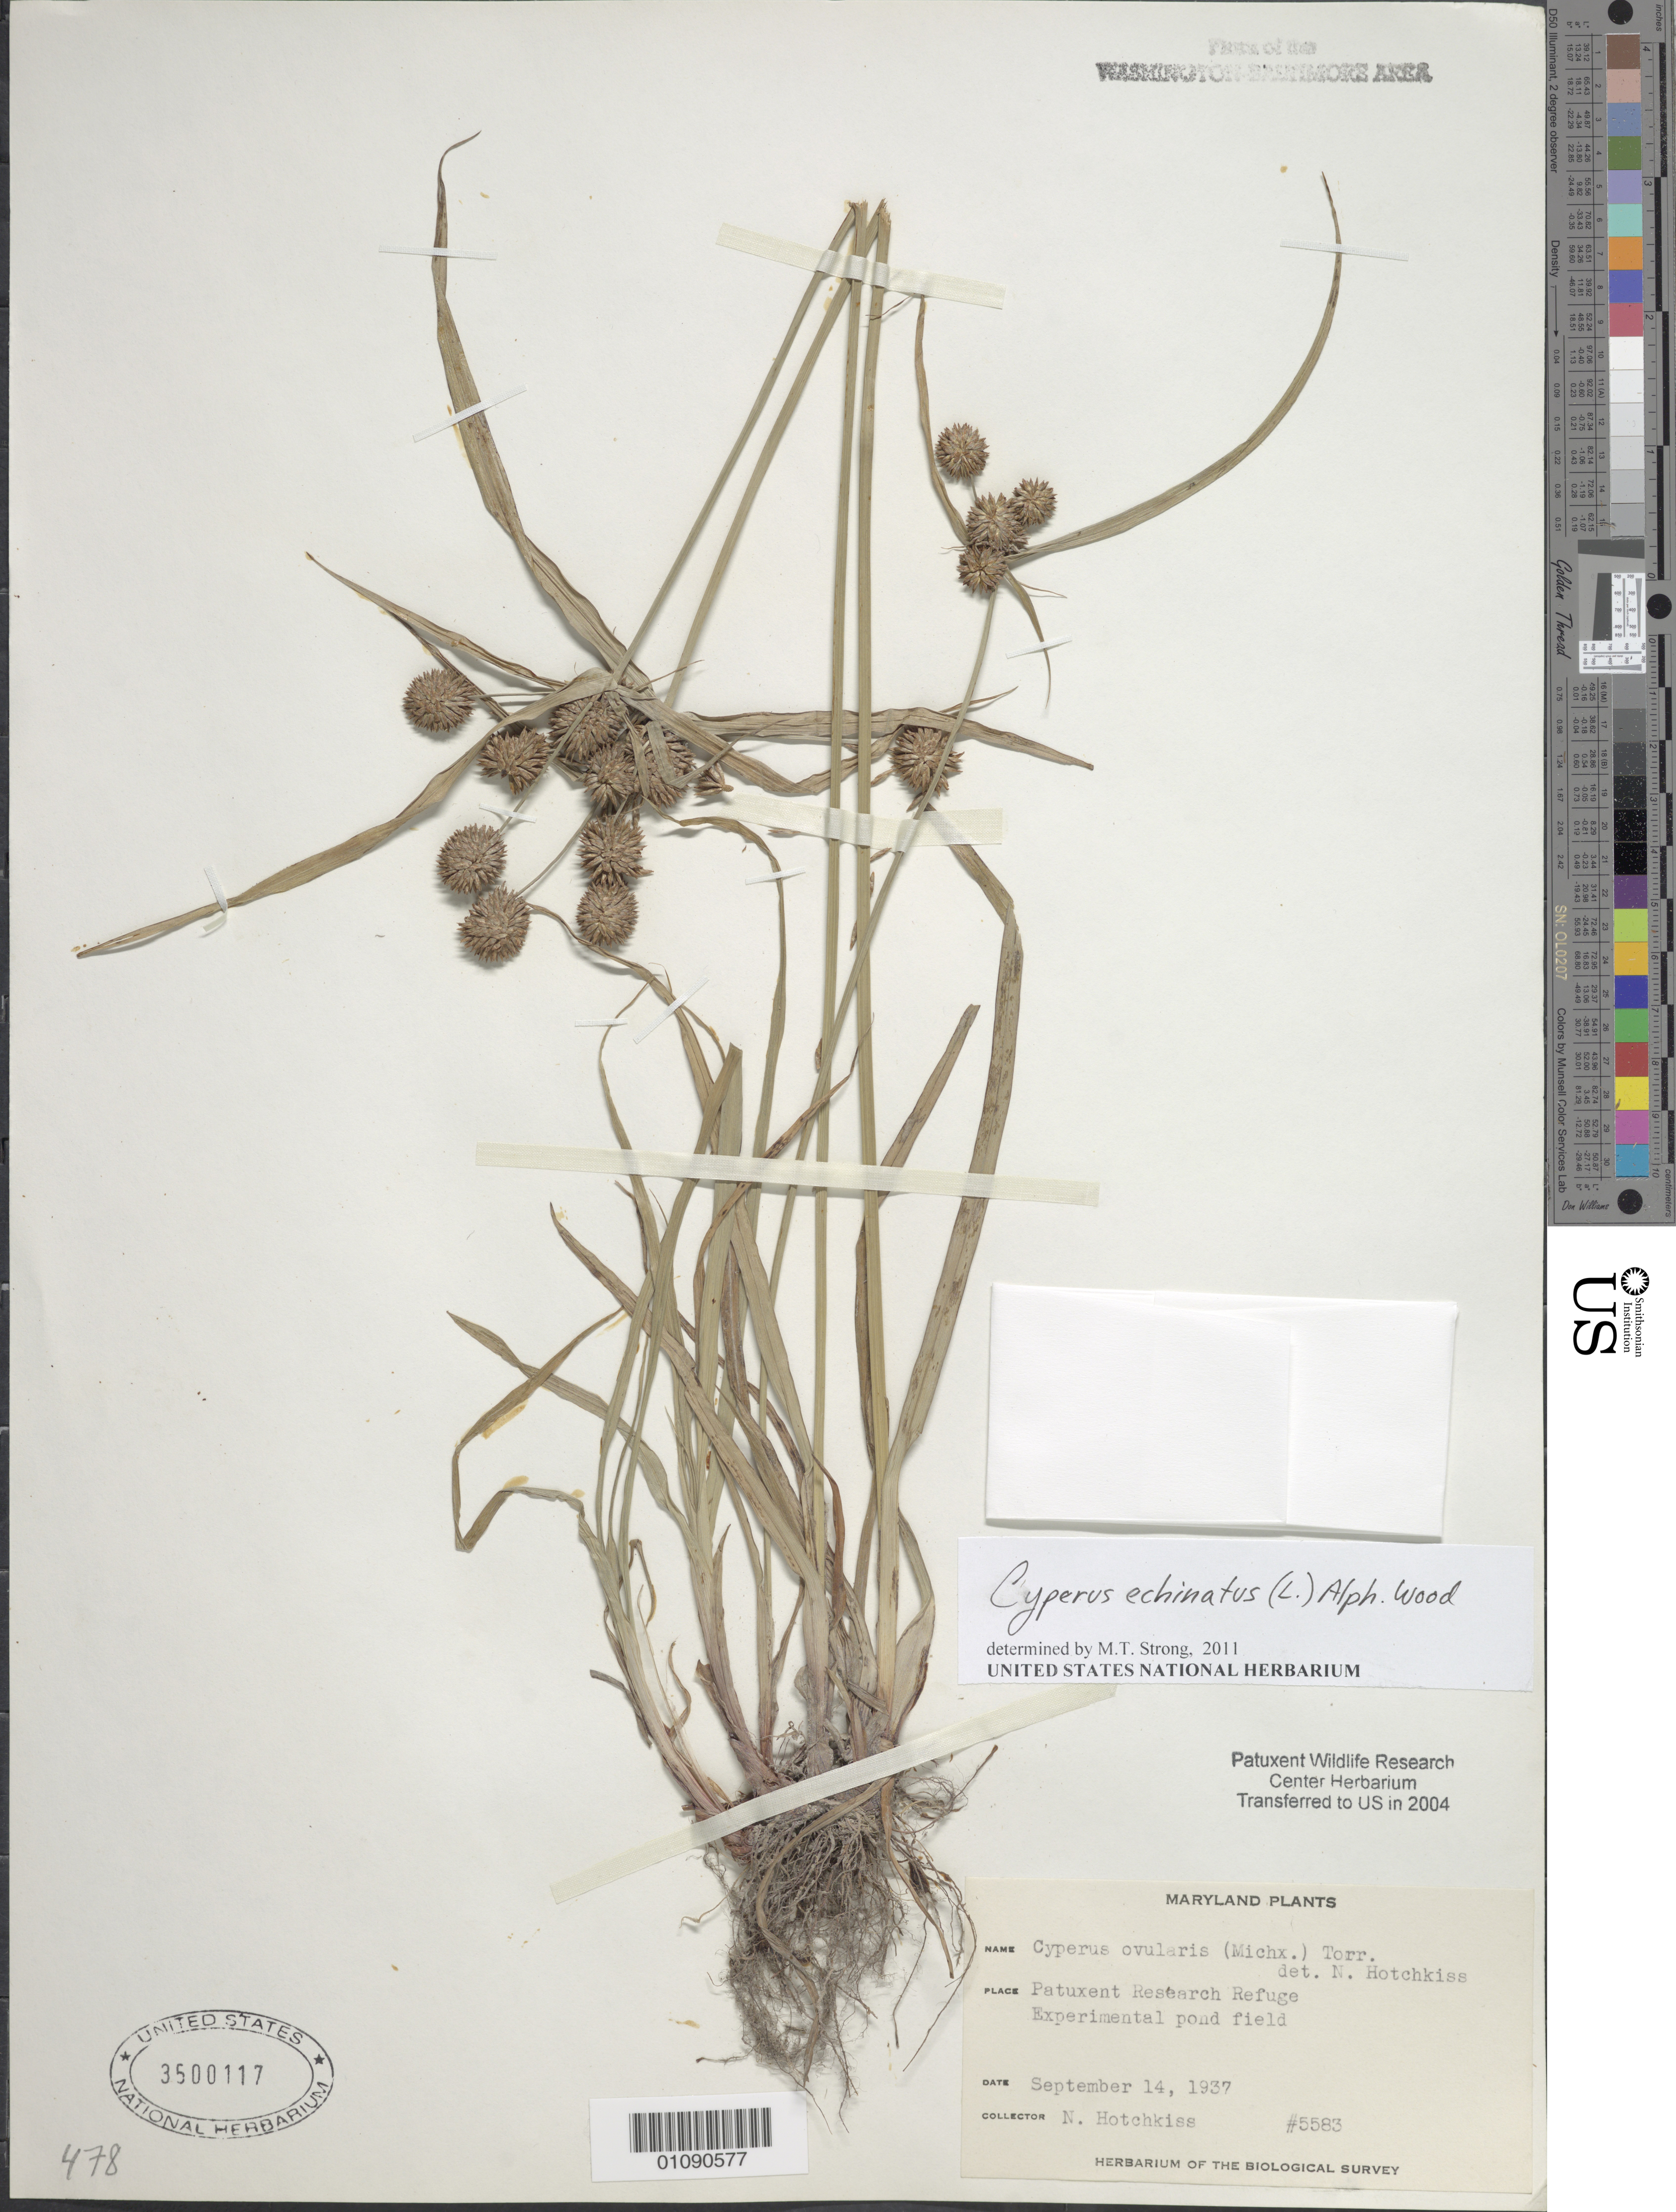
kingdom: Plantae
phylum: Tracheophyta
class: Liliopsida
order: Poales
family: Cyperaceae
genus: Cyperus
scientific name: Cyperus echinatus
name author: (L.) Alph. Wood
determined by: Strong, M. T.; Acevedo-Rodríguez, P.; Carrington, C. M.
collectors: N. Hotchkiss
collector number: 5583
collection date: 1937-09-14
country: United States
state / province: Maryland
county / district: Prince George's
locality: Patuxent Wildlife Refuge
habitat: Experimental pond field.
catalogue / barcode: US 3500117